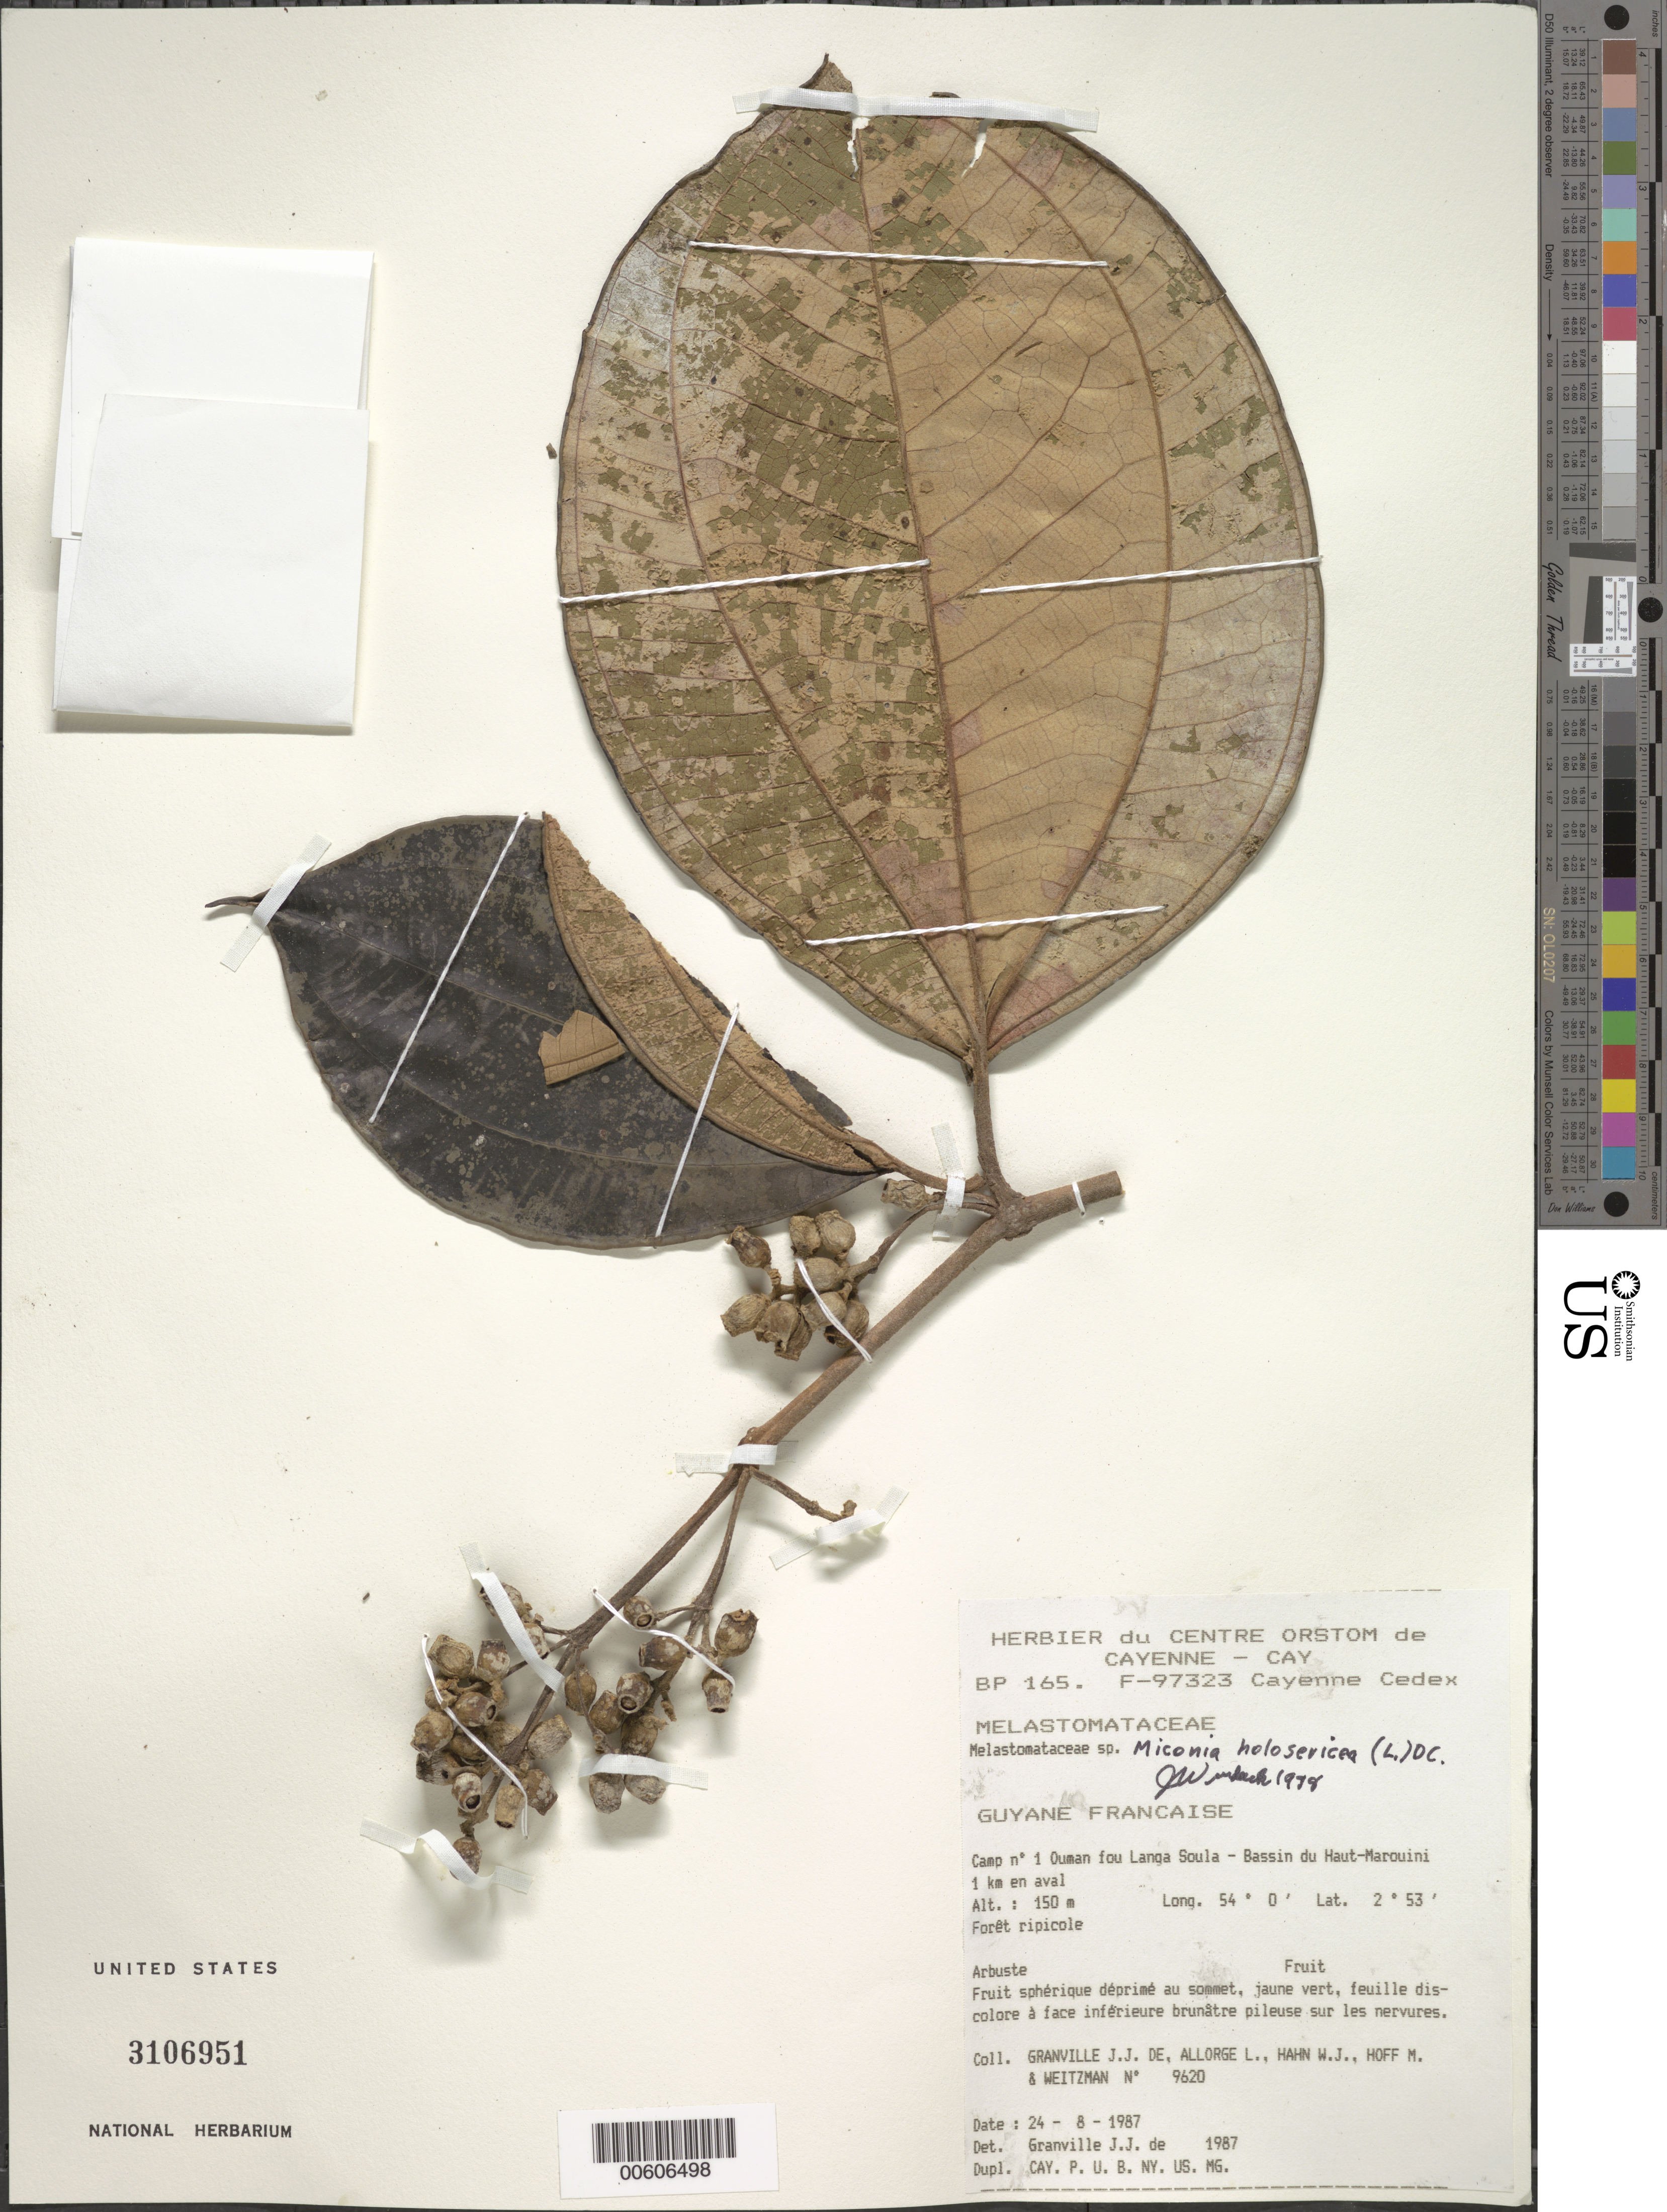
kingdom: Plantae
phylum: Tracheophyta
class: Magnoliopsida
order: Myrtales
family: Melastomataceae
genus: Miconia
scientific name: Miconia holosericea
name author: (L.) DC.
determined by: Wurdack, John J., (US), US (UNITED STATES)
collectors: J.-J. de Granville, L. Allorge, W. J. Hahn, M. Hoff & A. L. Weitzman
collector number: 9620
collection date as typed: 24-Aug-87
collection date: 1987-08-24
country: French Guiana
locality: Ouman fou Langa Soula, Camp #1, Bassin du Haut-Marouini, 1 km en aval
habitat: Forêt ripicole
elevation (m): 150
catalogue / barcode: US 3106951